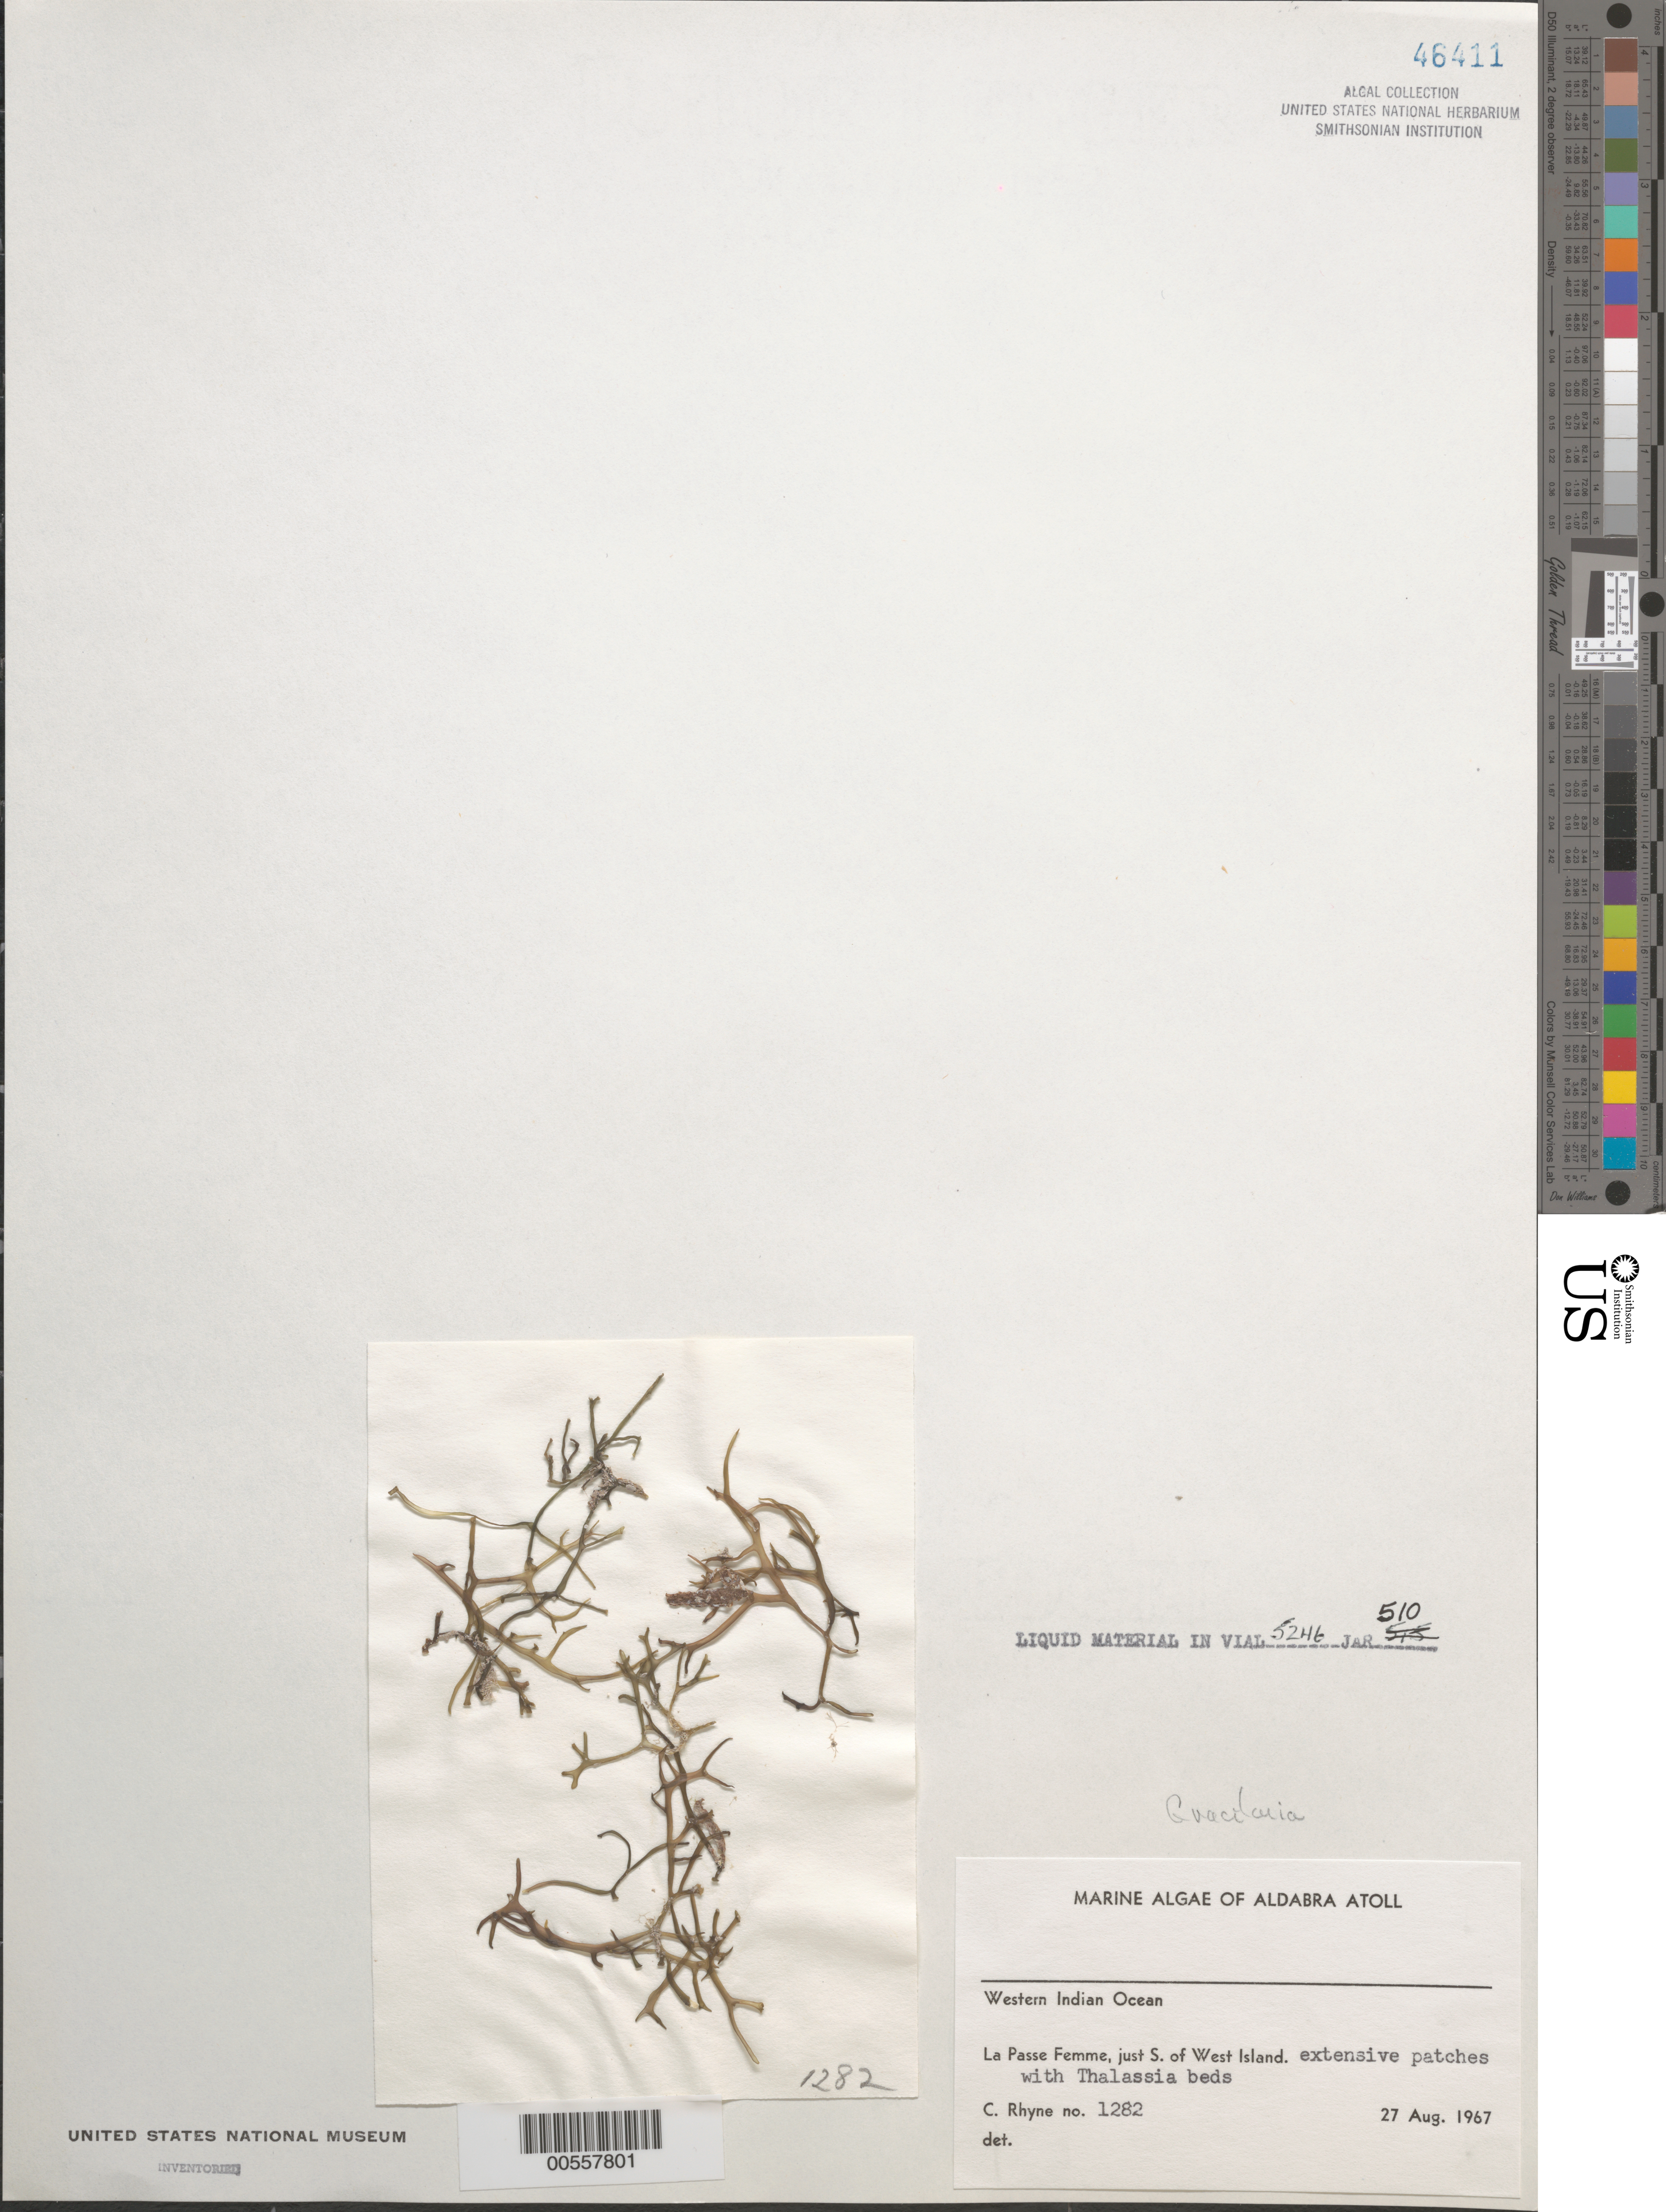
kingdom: Plantae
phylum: Rhodophyta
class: Florideophyceae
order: Gracilariales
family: Gracilariaceae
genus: Gracilaria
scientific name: Gracilaria sp.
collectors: C. Rhyne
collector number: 1282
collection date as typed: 27 Aug 1967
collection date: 1967-08-27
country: Seychelles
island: Aldabra Atoll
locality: La Passe Femme, just south of West Islet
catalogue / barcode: US 46411